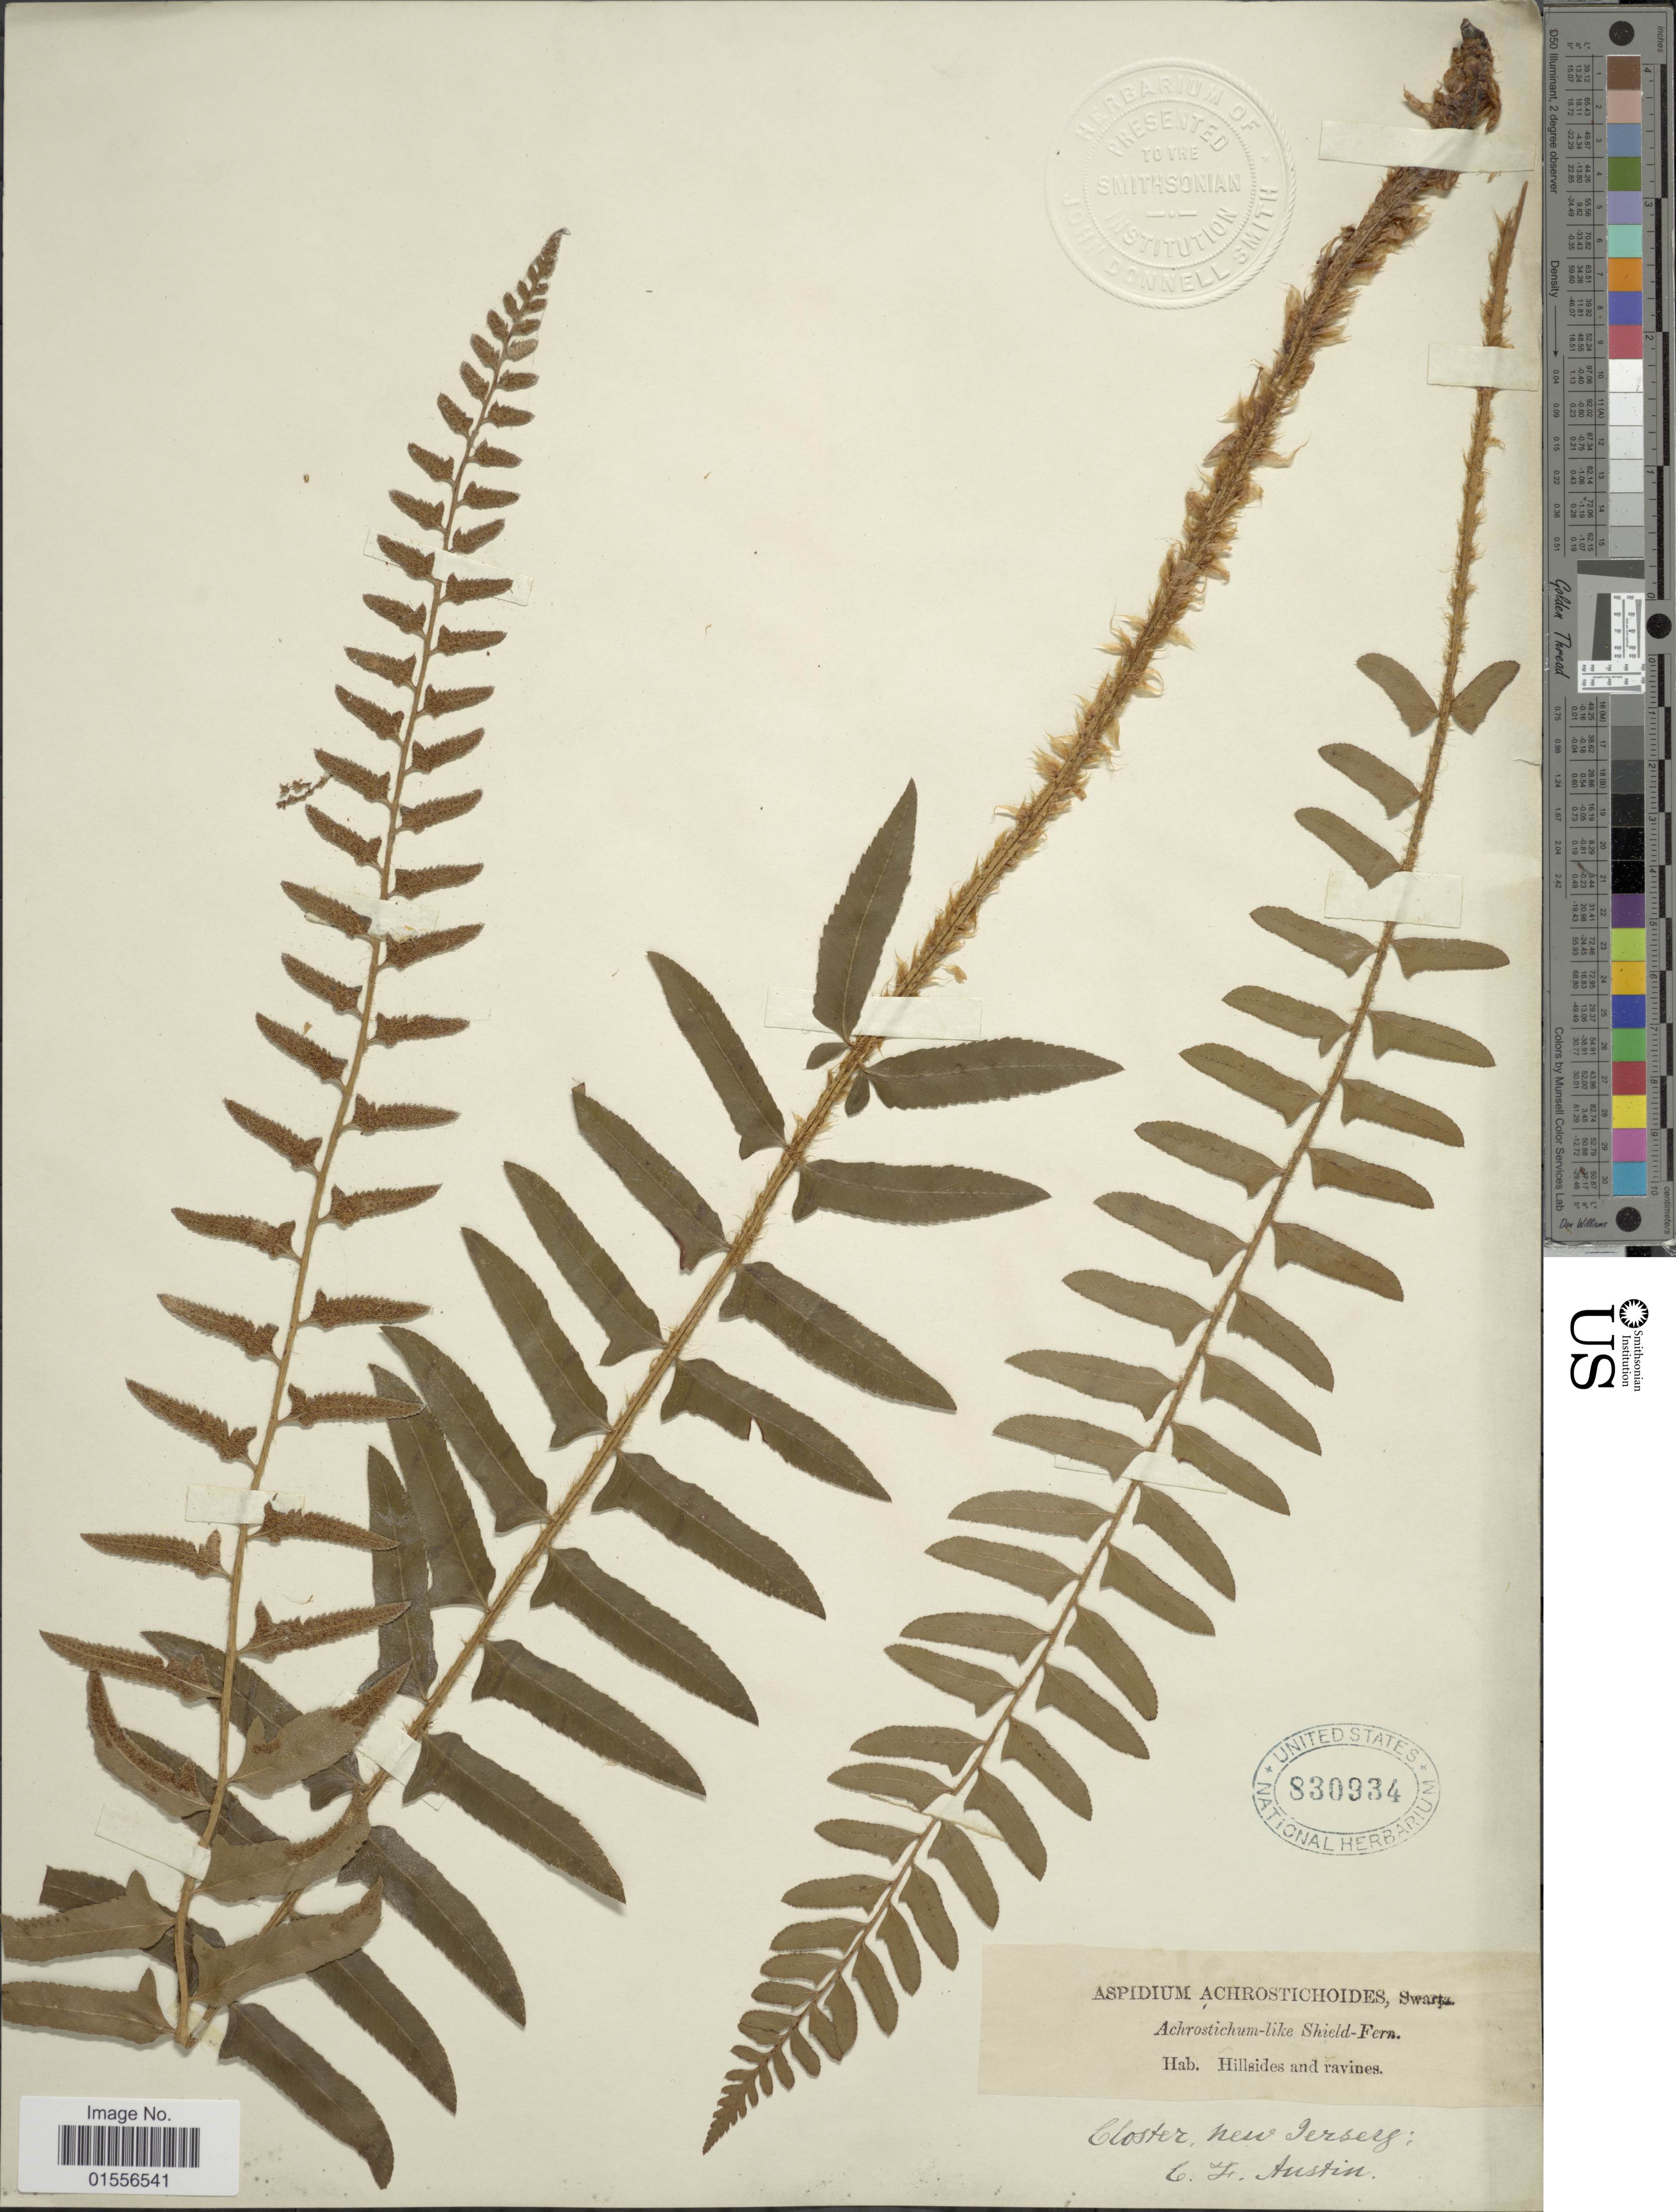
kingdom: Plantae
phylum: Tracheophyta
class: Polypodiopsida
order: Polypodiales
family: Dryopteridaceae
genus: Polystichum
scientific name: Polystichum acrostichoides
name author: (Michx.) Schott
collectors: C. Austin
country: United States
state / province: New Jersey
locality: Closter, hillsides and ravines.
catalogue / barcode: US 830934